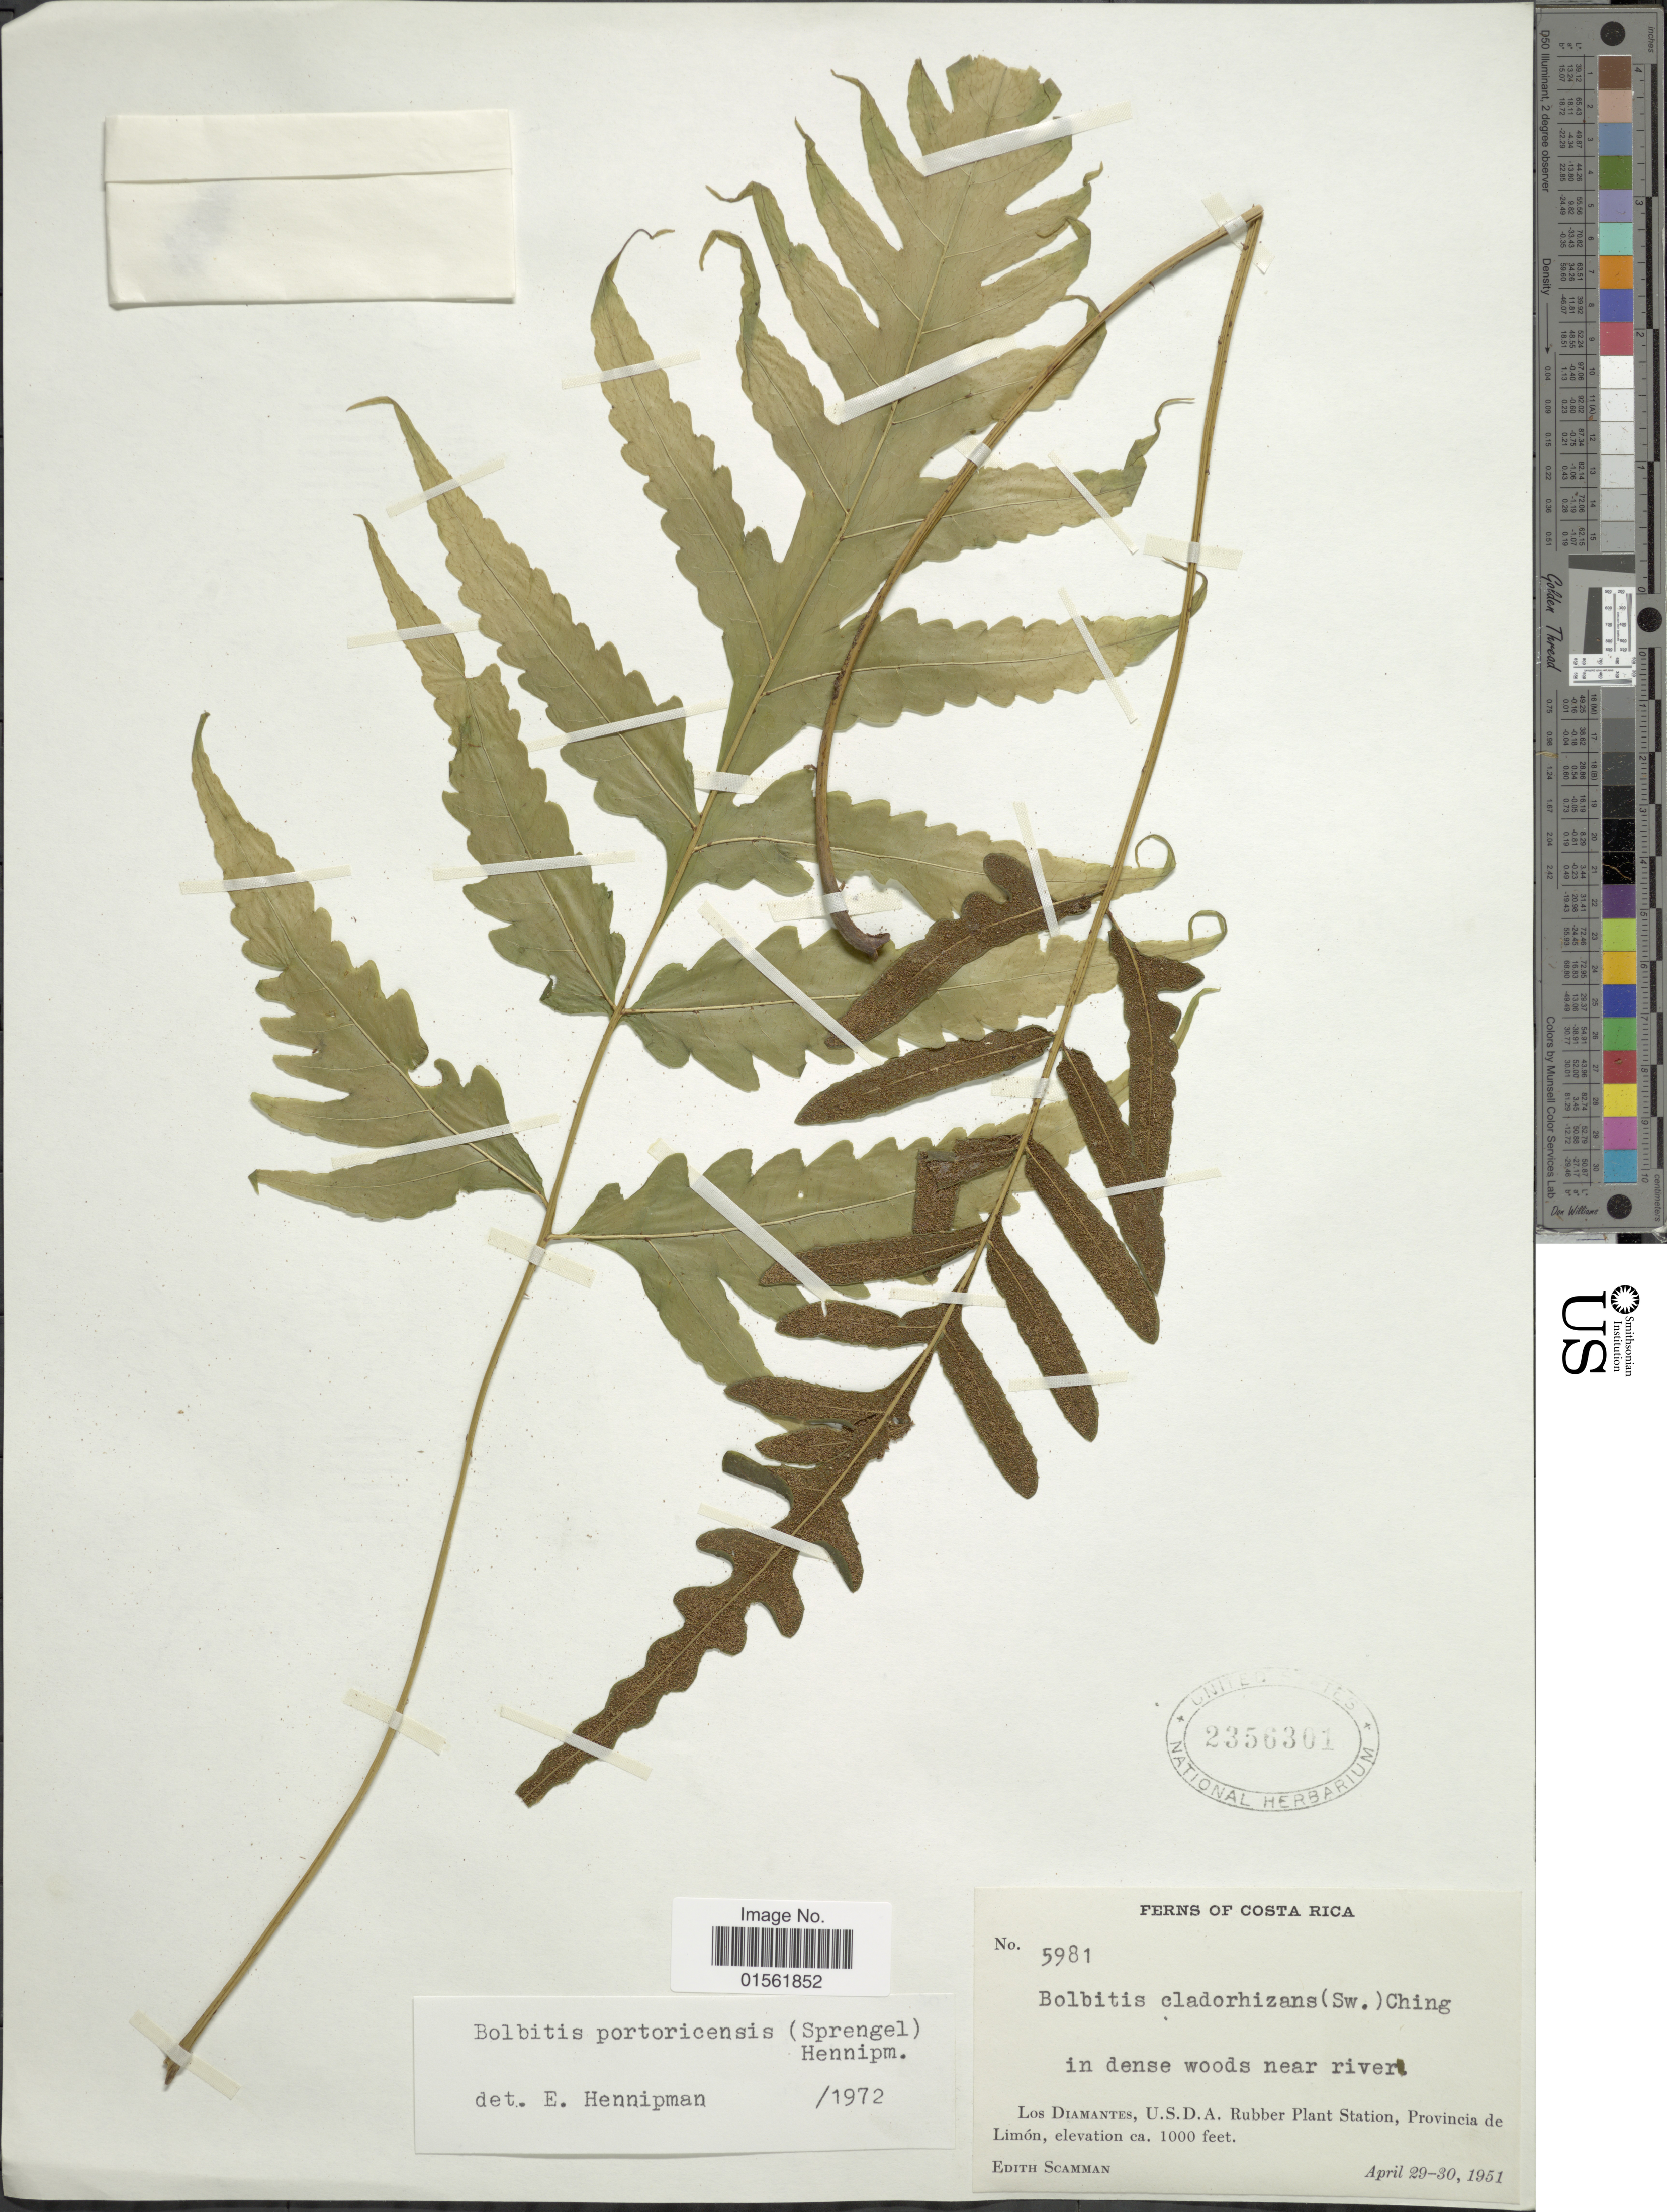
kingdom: Plantae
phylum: Tracheophyta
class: Polypodiopsida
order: Polypodiales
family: Dryopteridaceae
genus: Bolbitis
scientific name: Bolbitis portoricensis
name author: (Spreng.) Hennipman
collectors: E. Scamman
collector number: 5981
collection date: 1951-04-29/1951-04-30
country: Costa Rica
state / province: Limón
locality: In dense woods near river. Los Diamantes, U.S.D.A. Rubber Plant Station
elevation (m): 305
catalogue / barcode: US 2356301